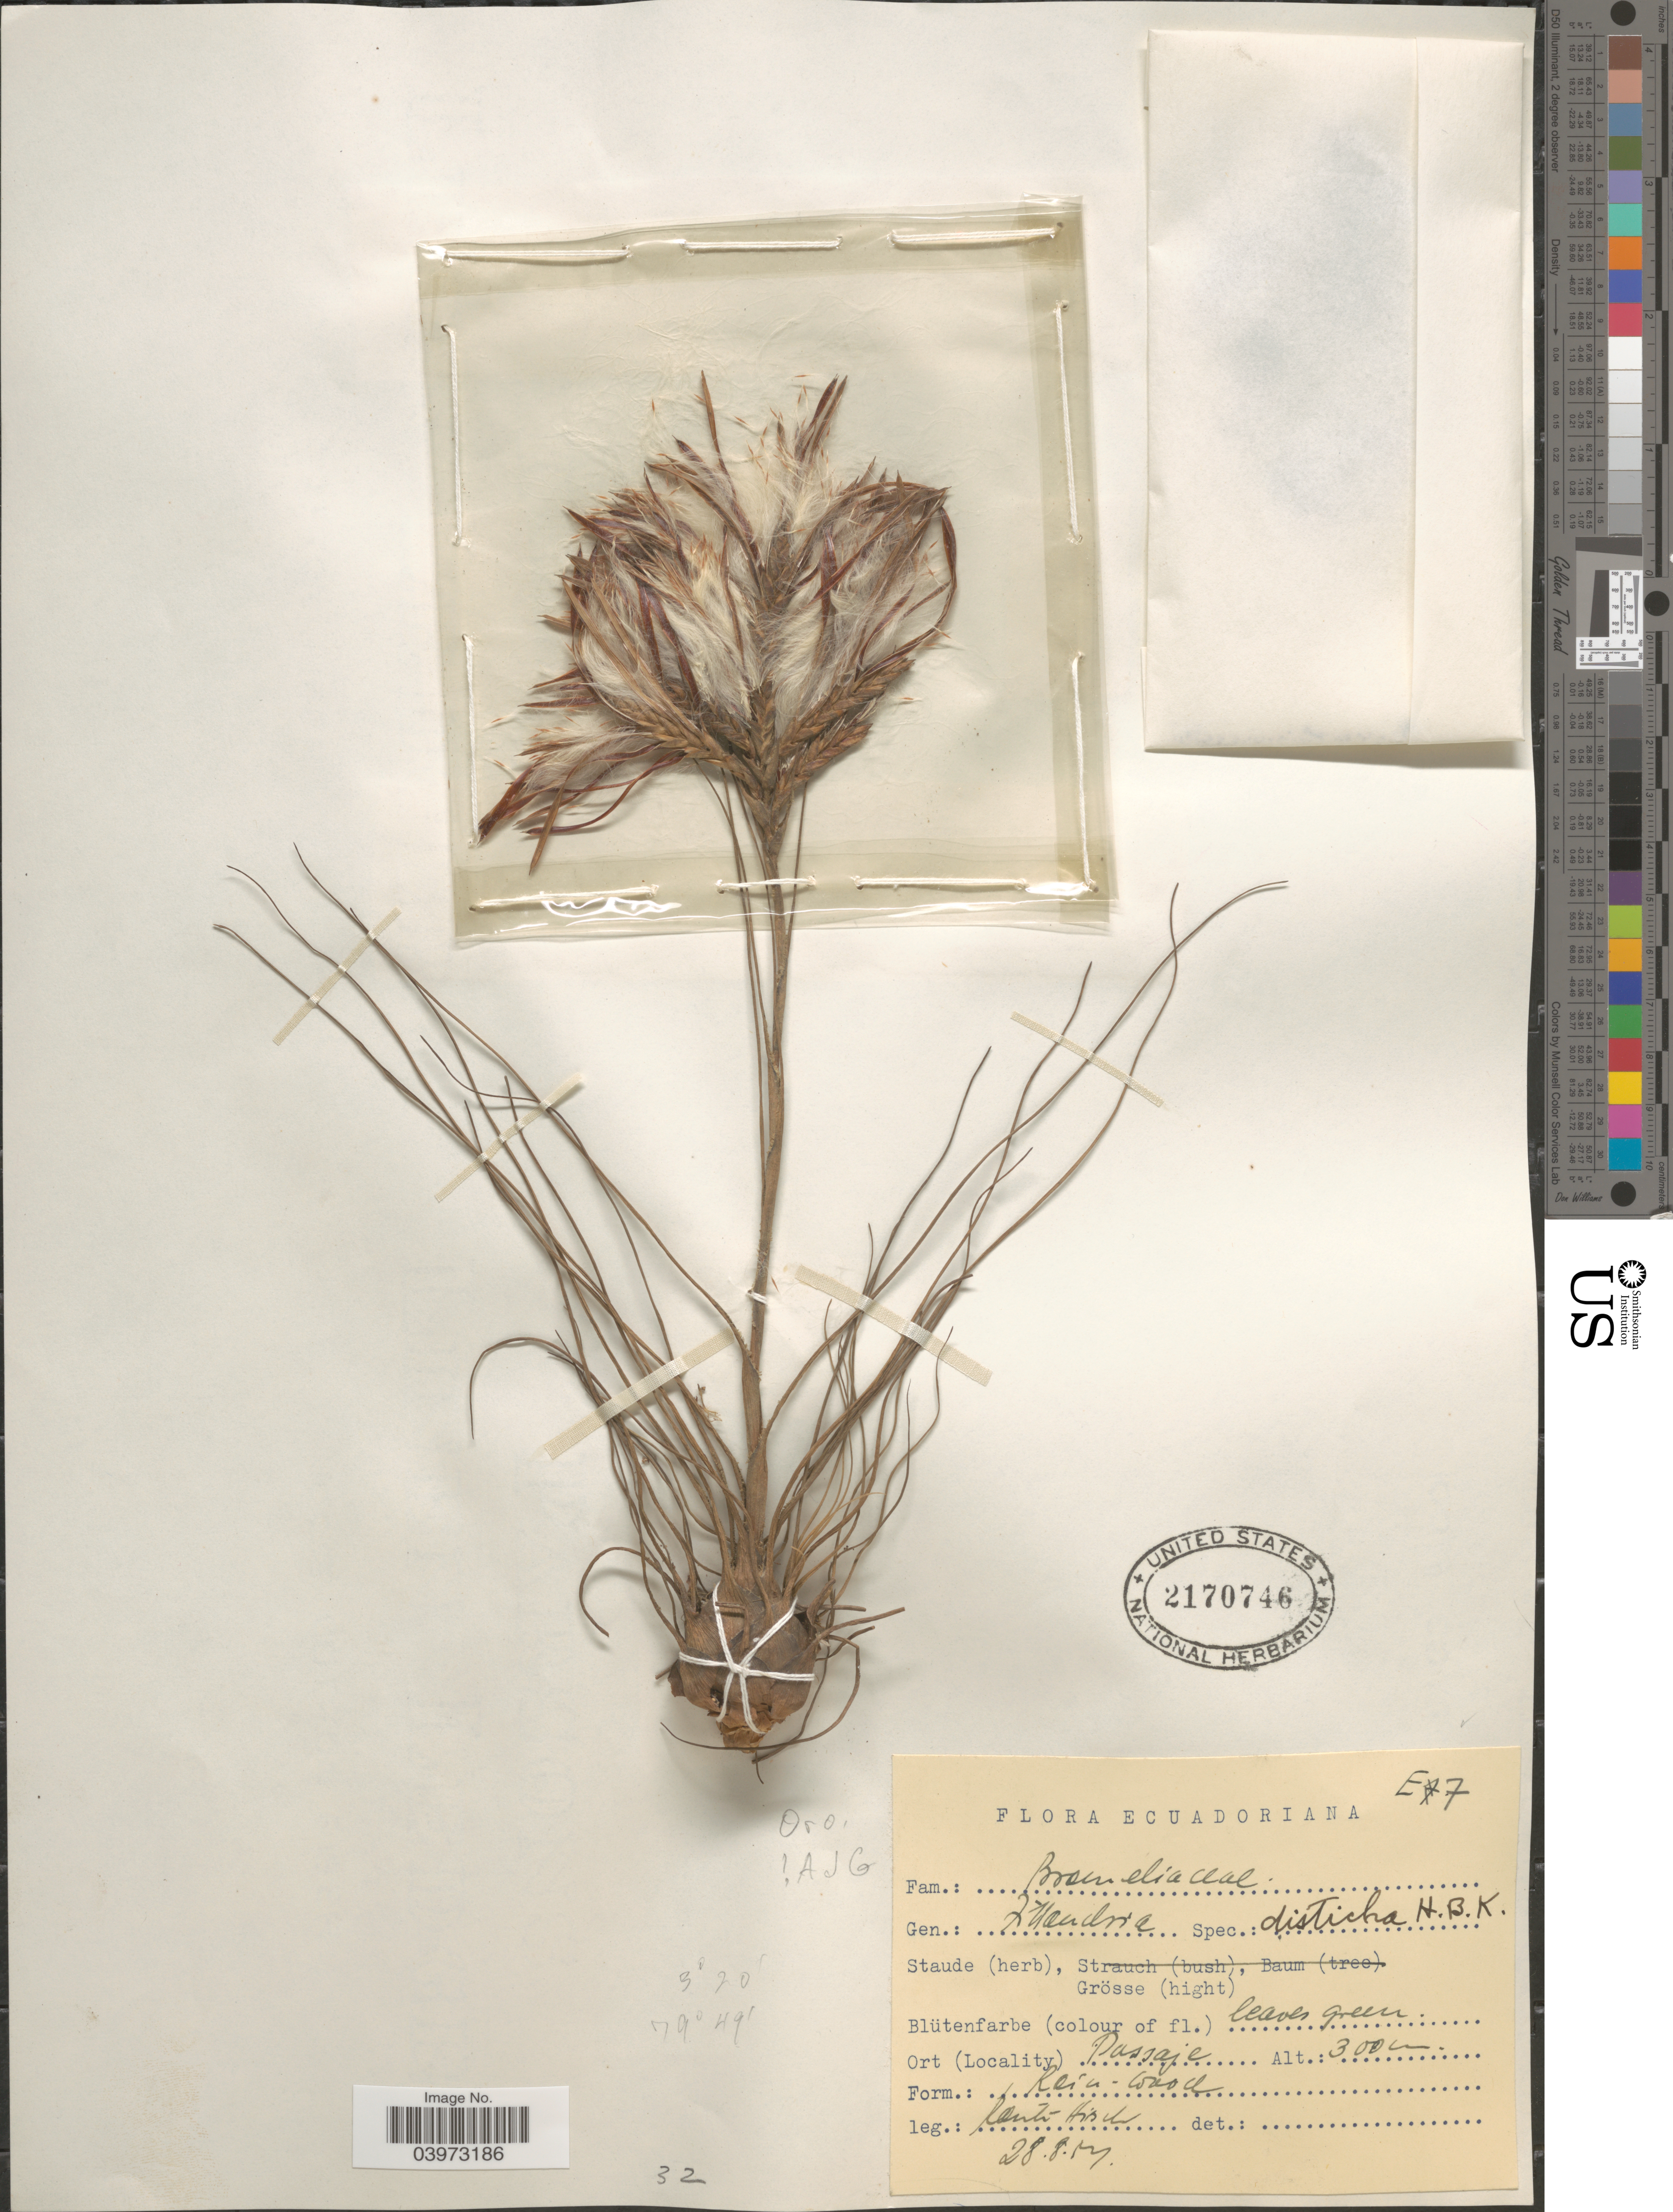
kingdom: Plantae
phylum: Tracheophyta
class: Liliopsida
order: Poales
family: Bromeliaceae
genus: Tillandsia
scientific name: Tillandsia disticha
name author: Kunth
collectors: -. Rauh & Hirsch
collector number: E7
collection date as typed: Transcribed d/m/y: 28/8/57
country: Ecuador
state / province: El Oro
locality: Ecuadoriana. Passaje.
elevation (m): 300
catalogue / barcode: US 2170746